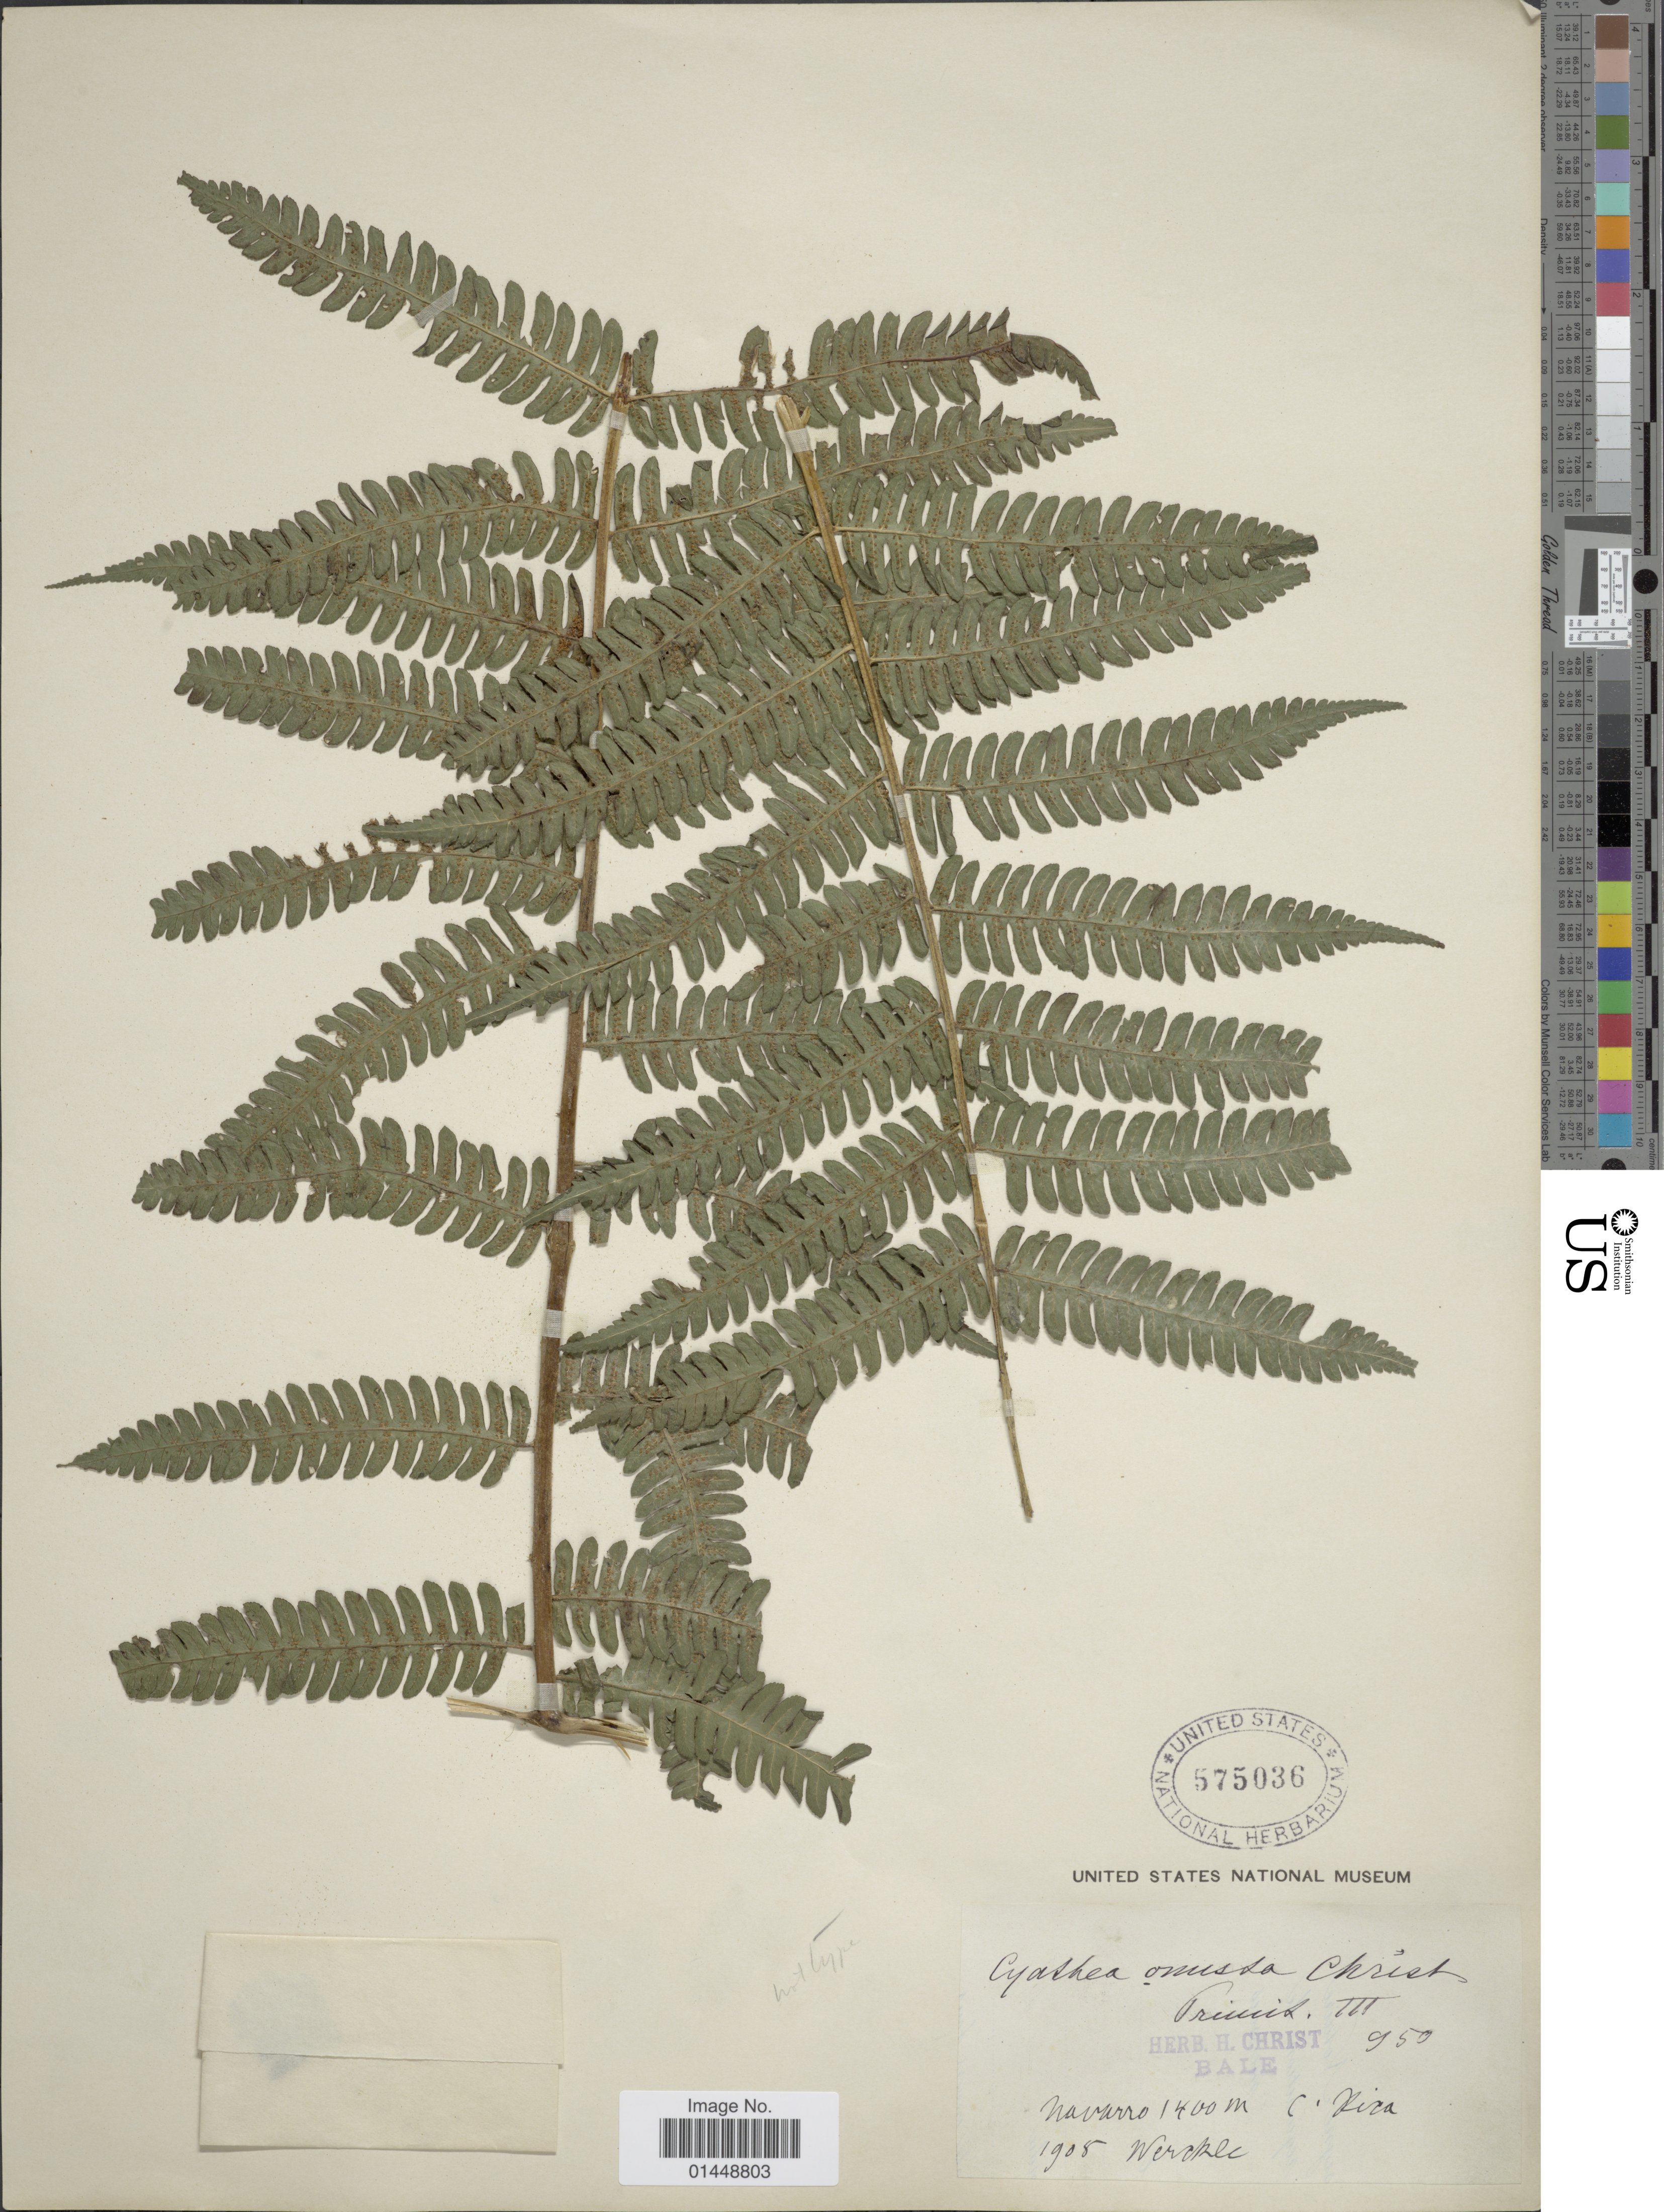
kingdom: Plantae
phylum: Tracheophyta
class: Polypodiopsida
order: Cyatheales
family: Cyatheaceae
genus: Cyathea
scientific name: Cyathea fulva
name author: (M. Martens & Galeotti) Fée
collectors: Werckle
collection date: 1908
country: Costa Rica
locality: Navarro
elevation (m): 1400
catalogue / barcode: US 575036